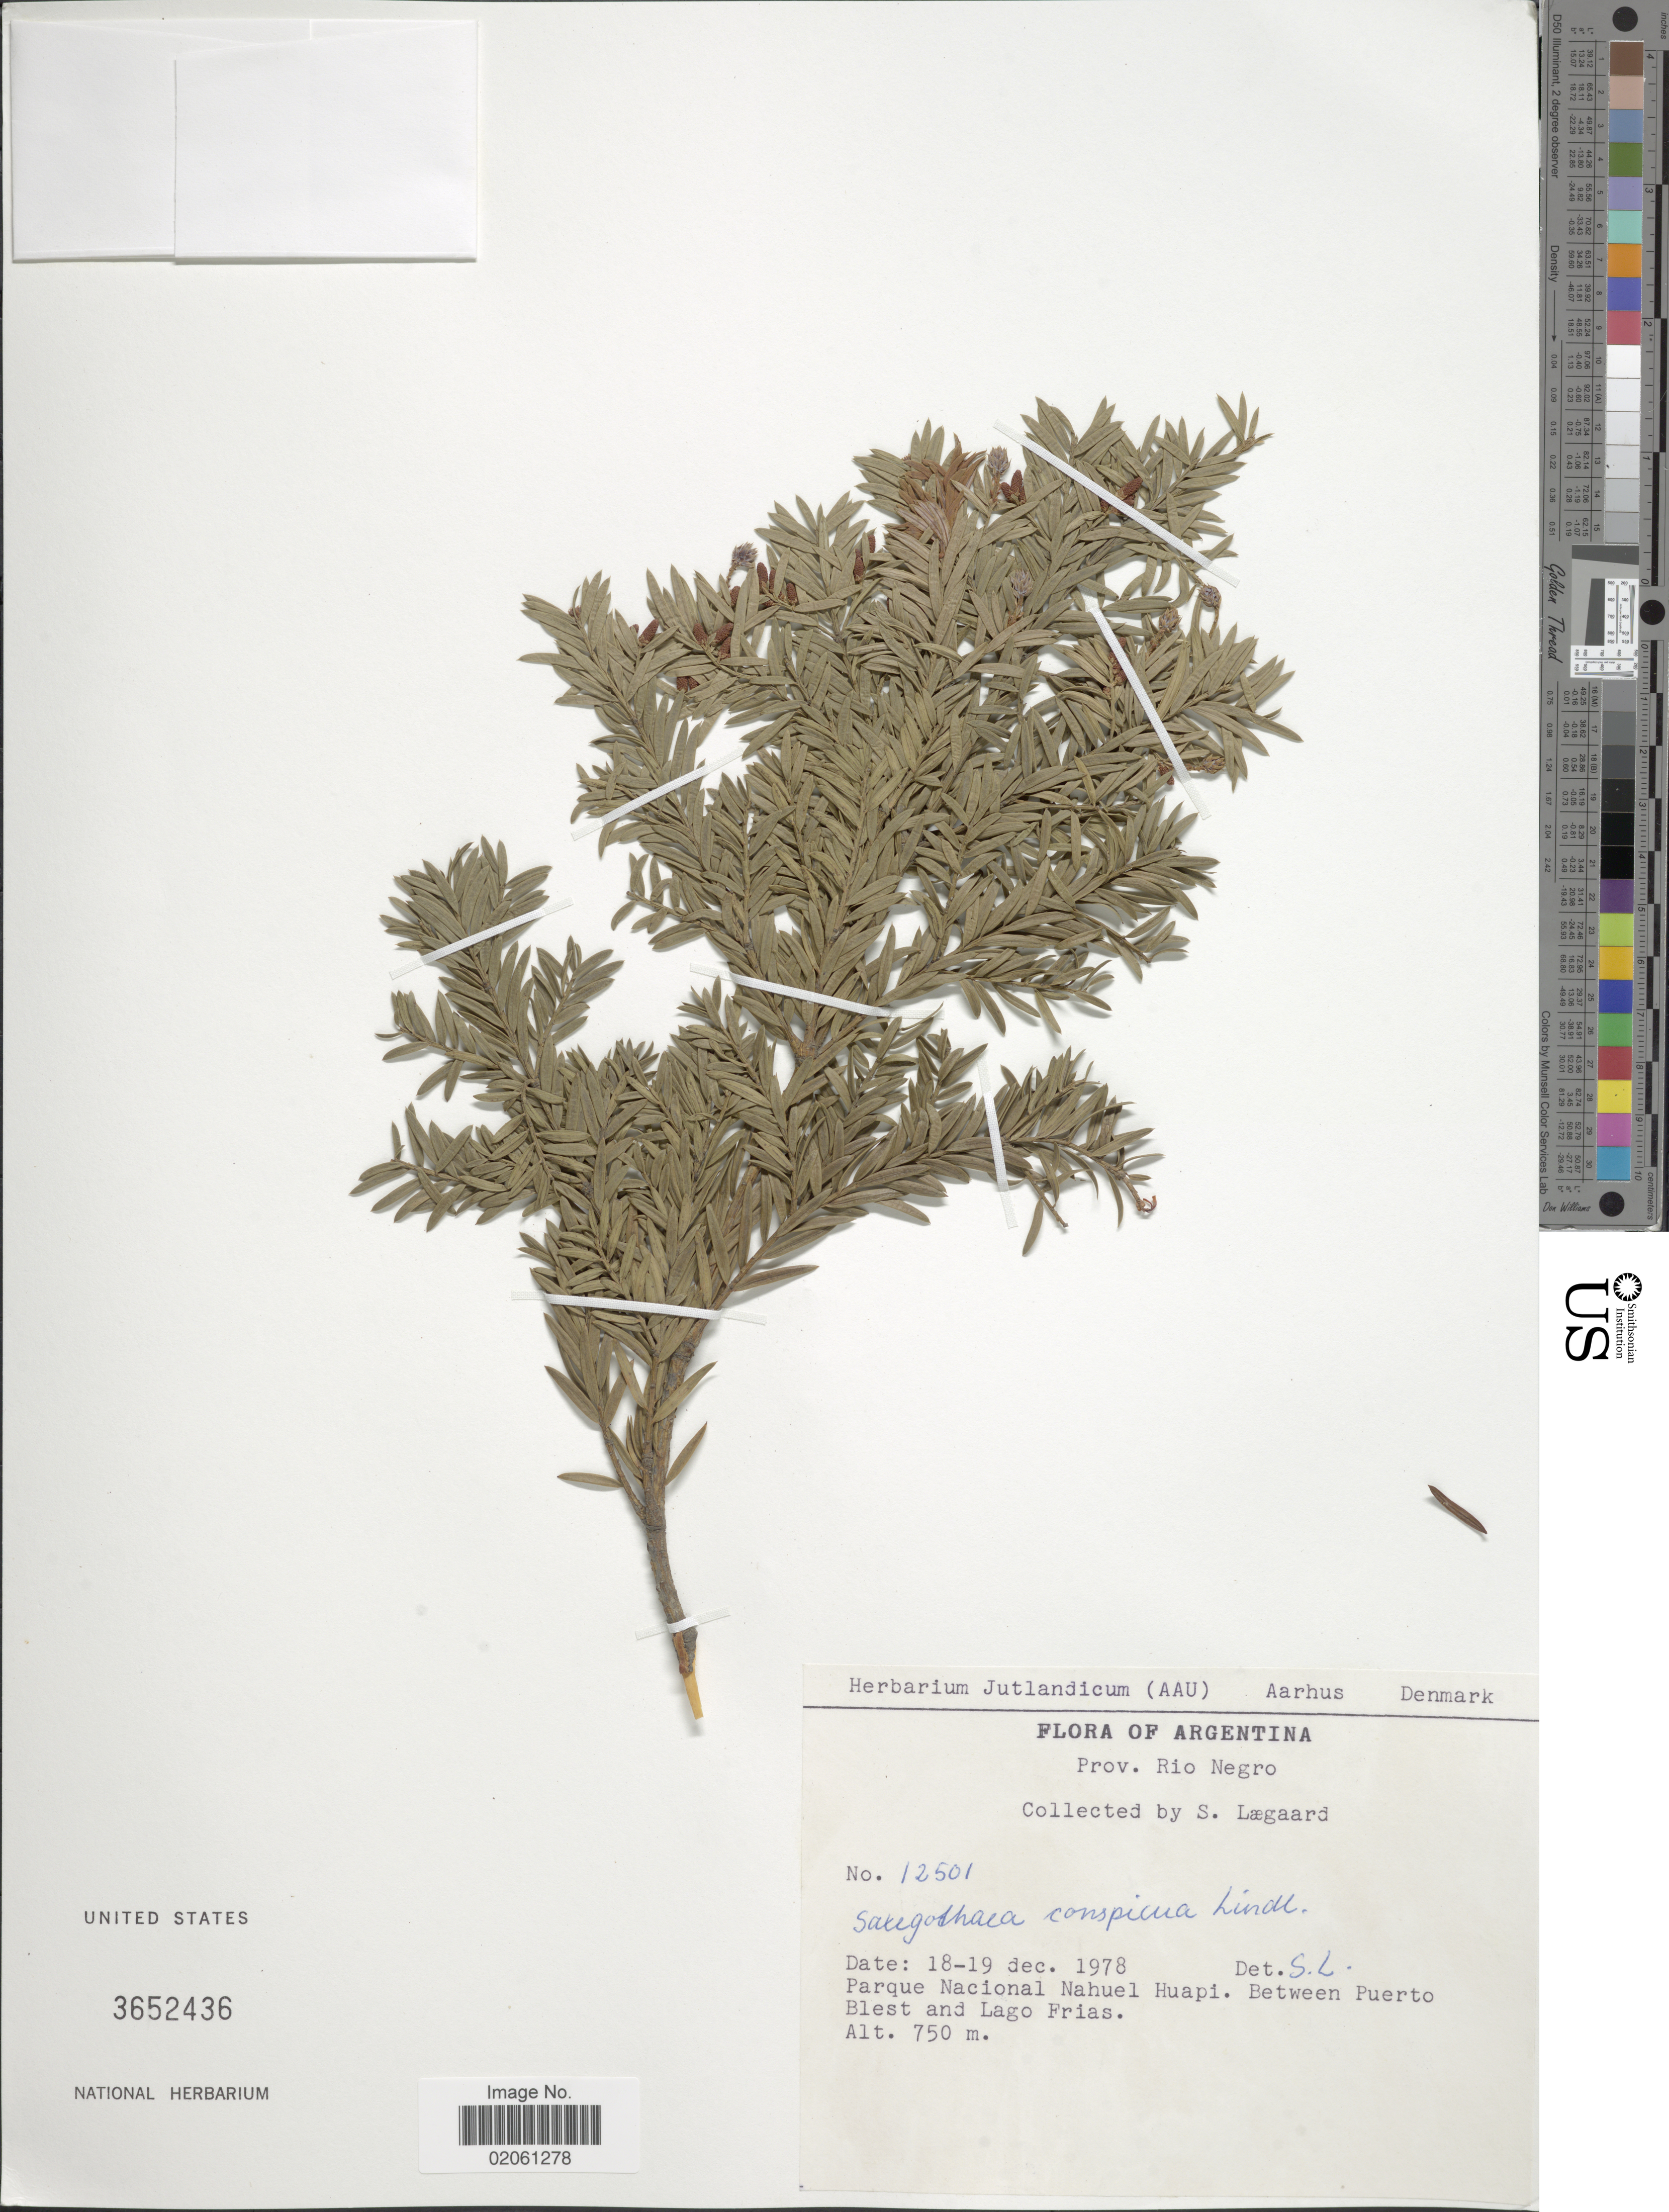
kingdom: Plantae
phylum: Tracheophyta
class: Pinopsida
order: Pinales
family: Podocarpaceae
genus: Saxegothaea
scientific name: Saxegothaea conspicua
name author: Lindl.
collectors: S. Lægaard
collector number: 12501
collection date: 1978-12-18/1978-12-19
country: Argentina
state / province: Rio Negro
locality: Parque Nacional Nahuel Huapi. Between Puerto Blest and Lago Frias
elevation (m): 750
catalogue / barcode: US 3652436